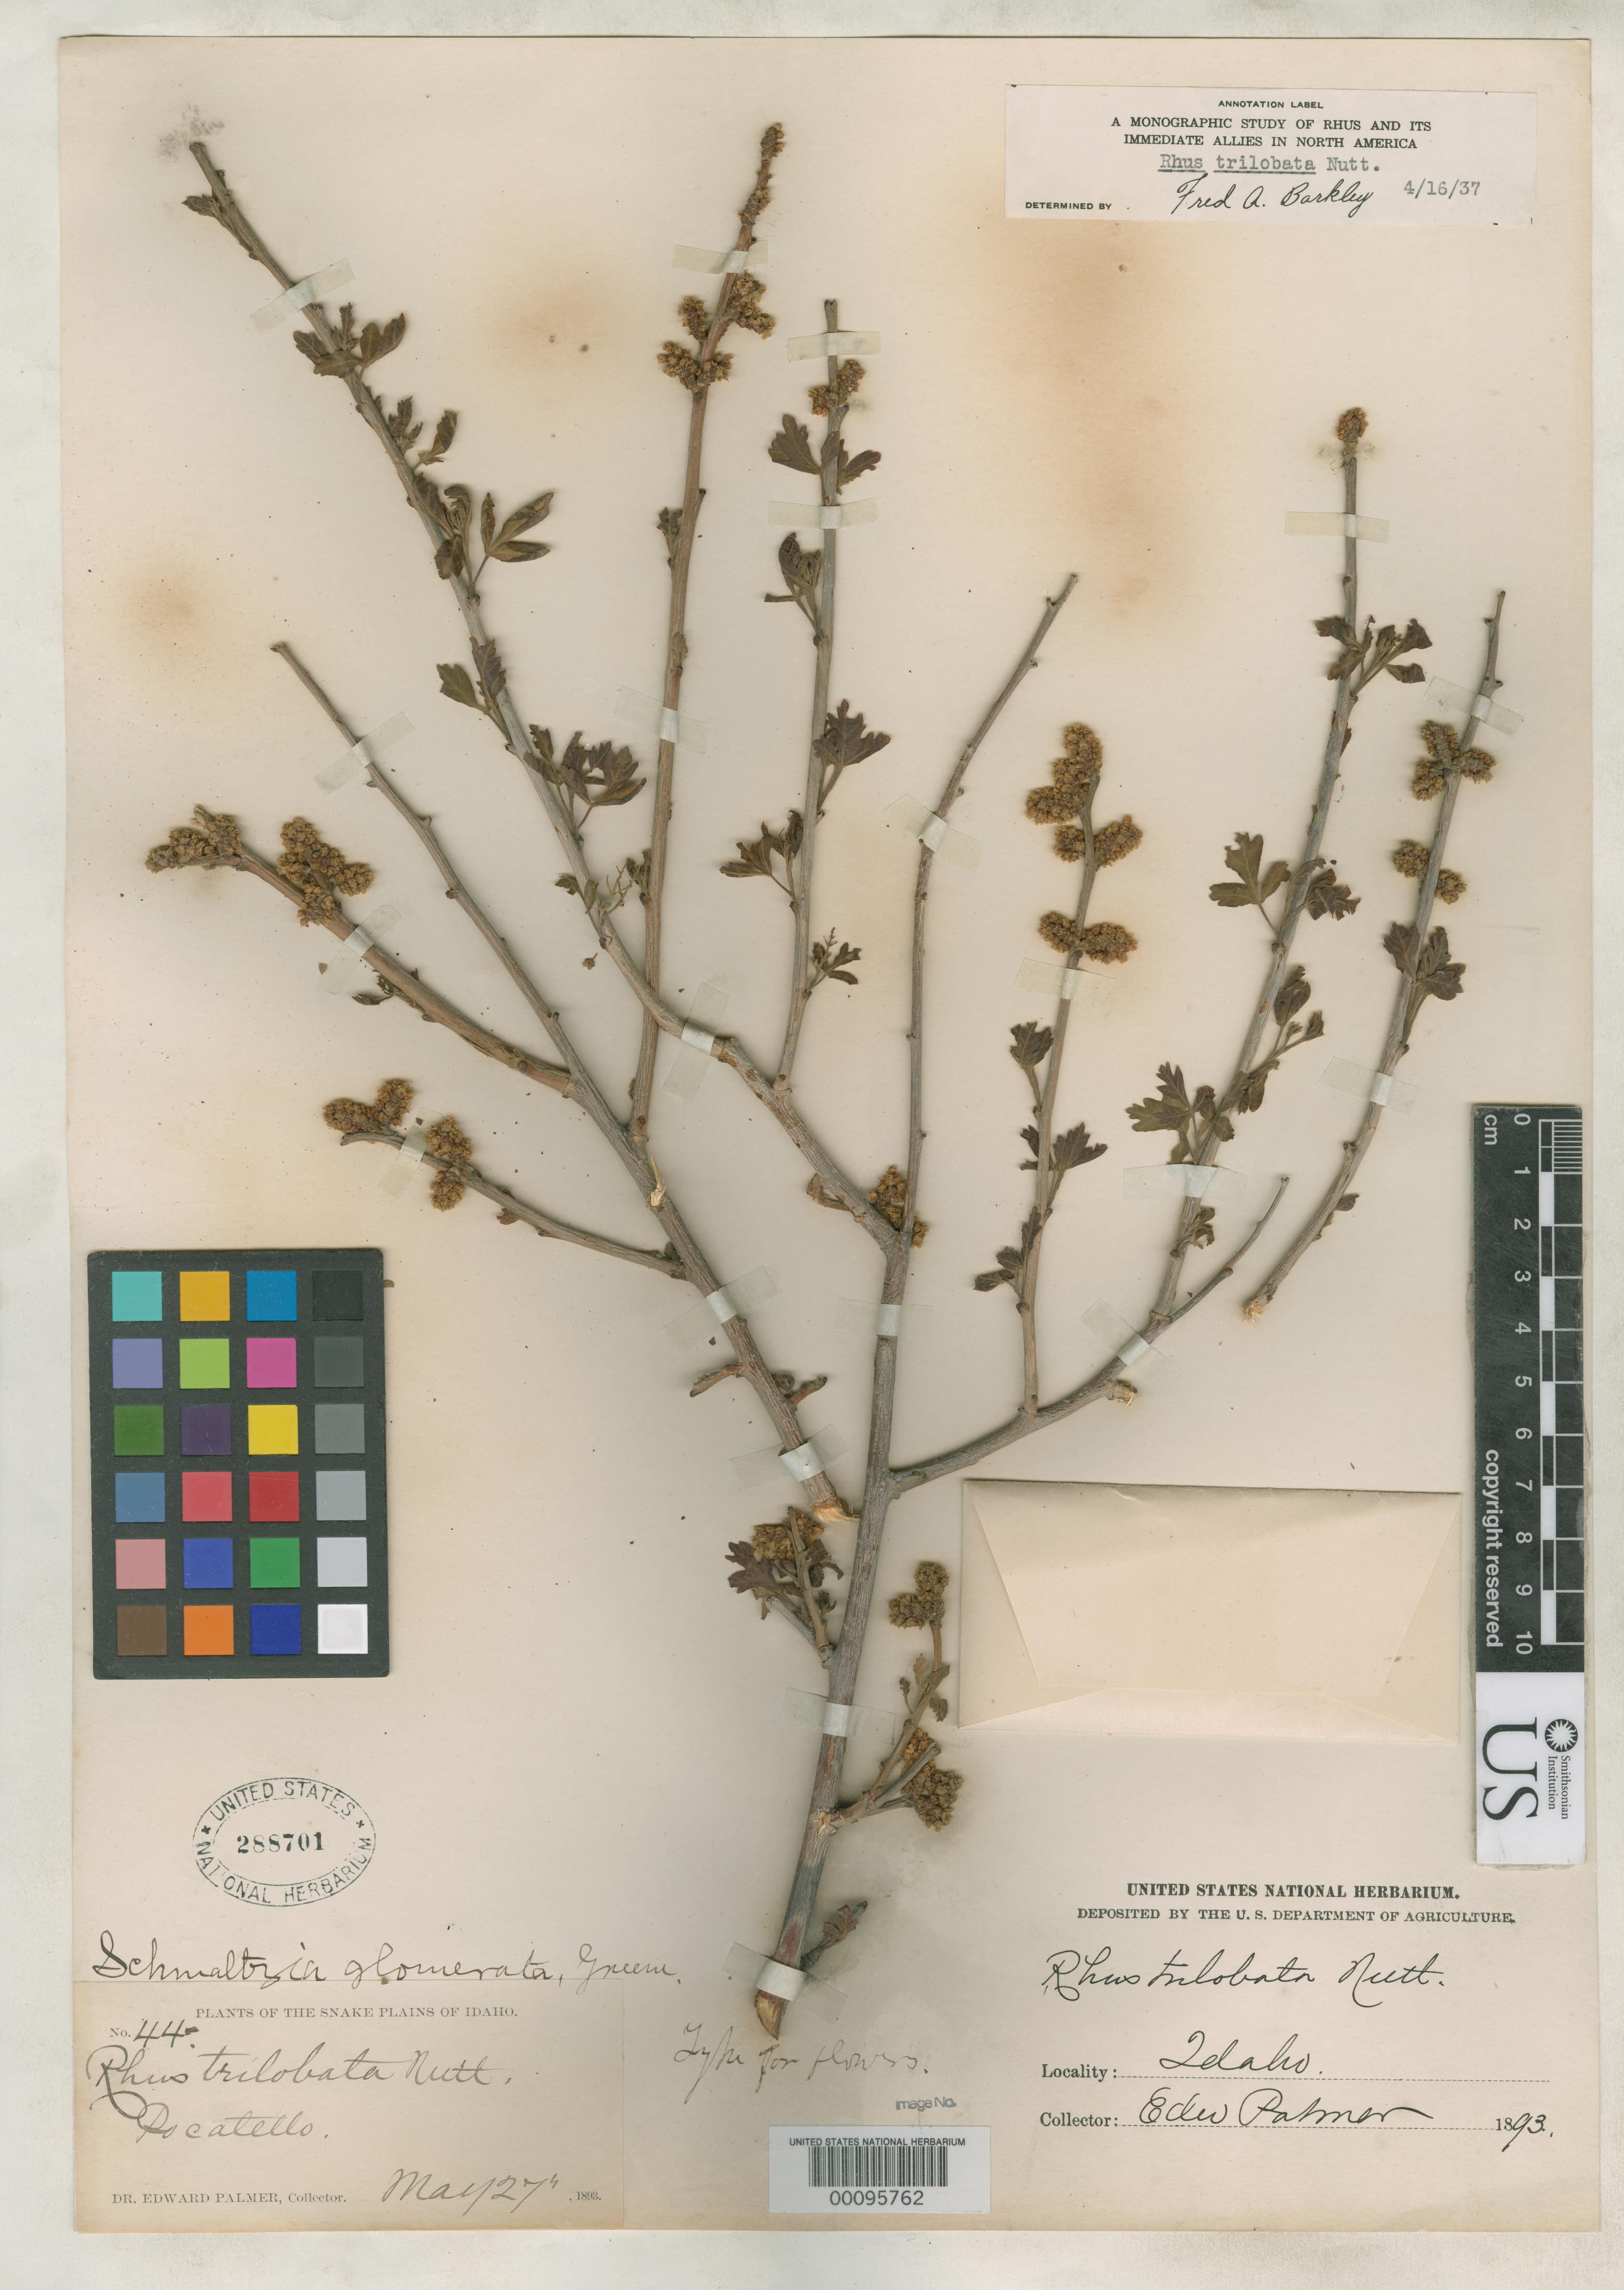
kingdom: Plantae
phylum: Tracheophyta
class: Magnoliopsida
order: Sapindales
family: Anacardiaceae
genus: Schmaltzia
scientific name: Schmaltzia glomerata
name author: Greene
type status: Syntype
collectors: E. Palmer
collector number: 44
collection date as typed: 27 May 1893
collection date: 1893-05-27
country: United States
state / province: Idaho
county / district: Bannock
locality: Pocatello.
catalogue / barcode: US 288701